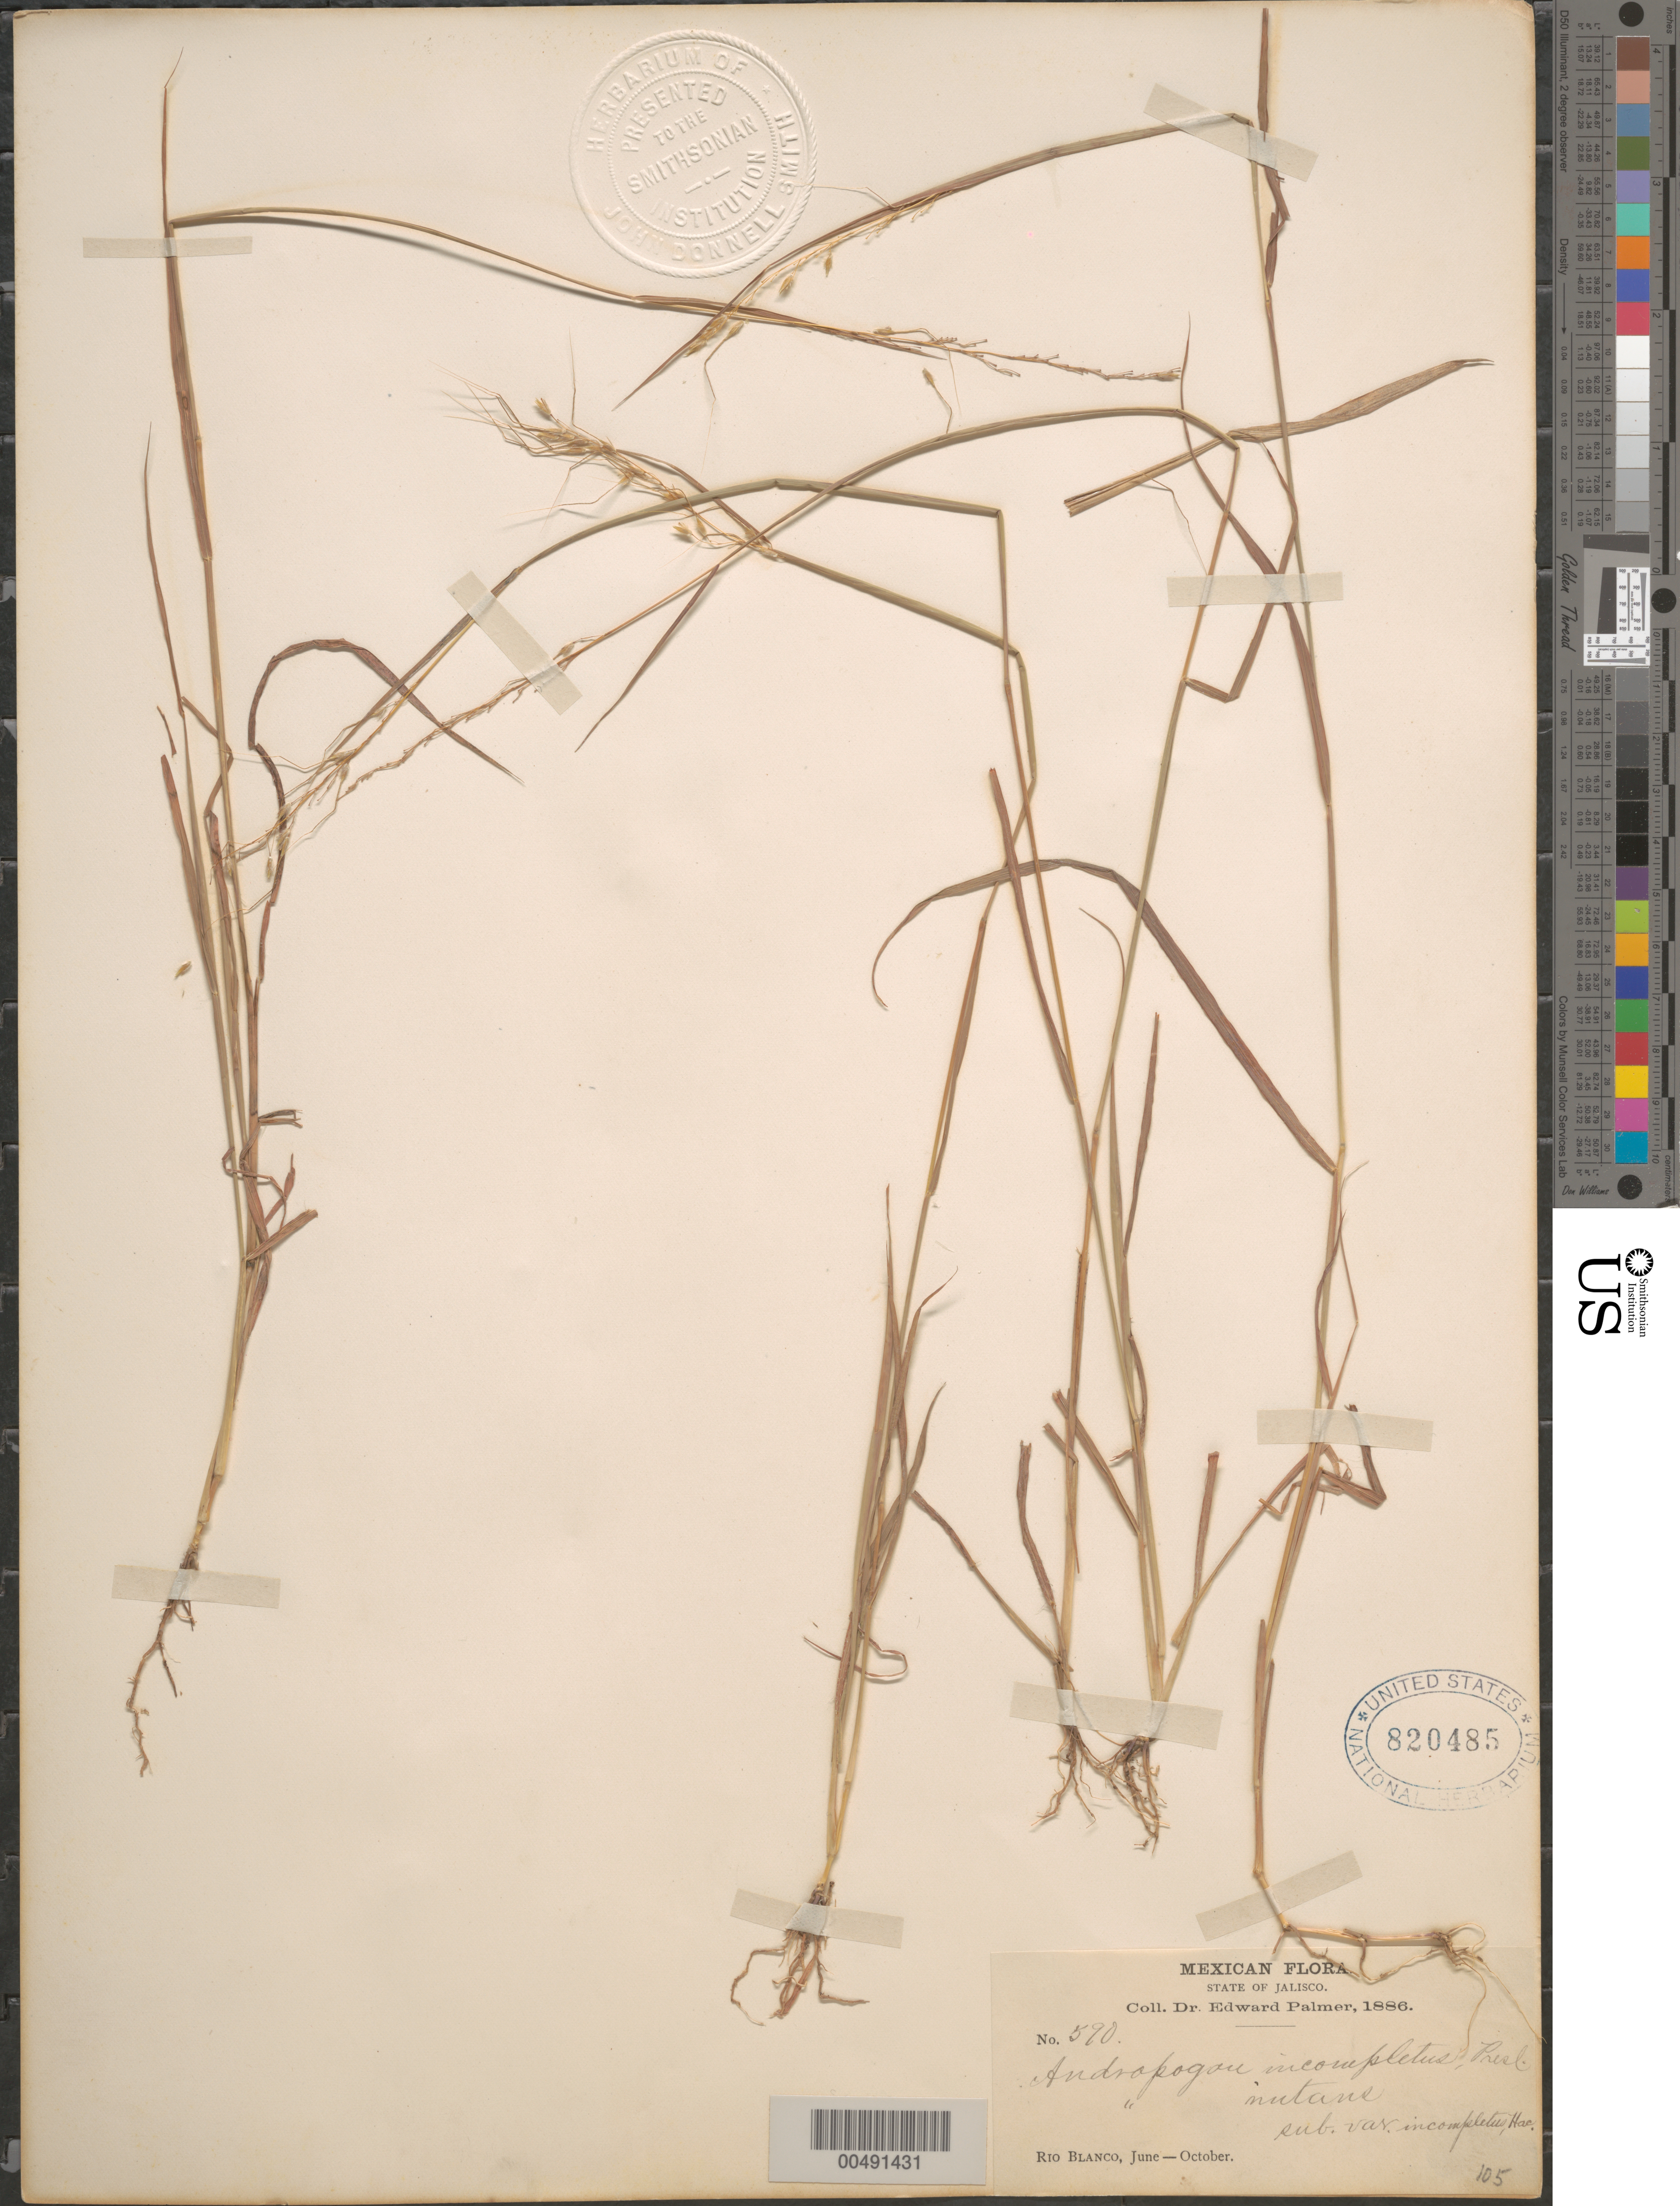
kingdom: Plantae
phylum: Tracheophyta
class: Liliopsida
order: Poales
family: Poaceae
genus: Sorghastrum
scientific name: Sorghastrum incompletum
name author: (J. Presl) Nash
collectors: E. Palmer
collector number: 590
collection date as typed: Jun 1886 to Oct 1886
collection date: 1886-06/1886-10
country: Mexico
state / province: Jalisco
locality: Rio Blanco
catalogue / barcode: US 820485